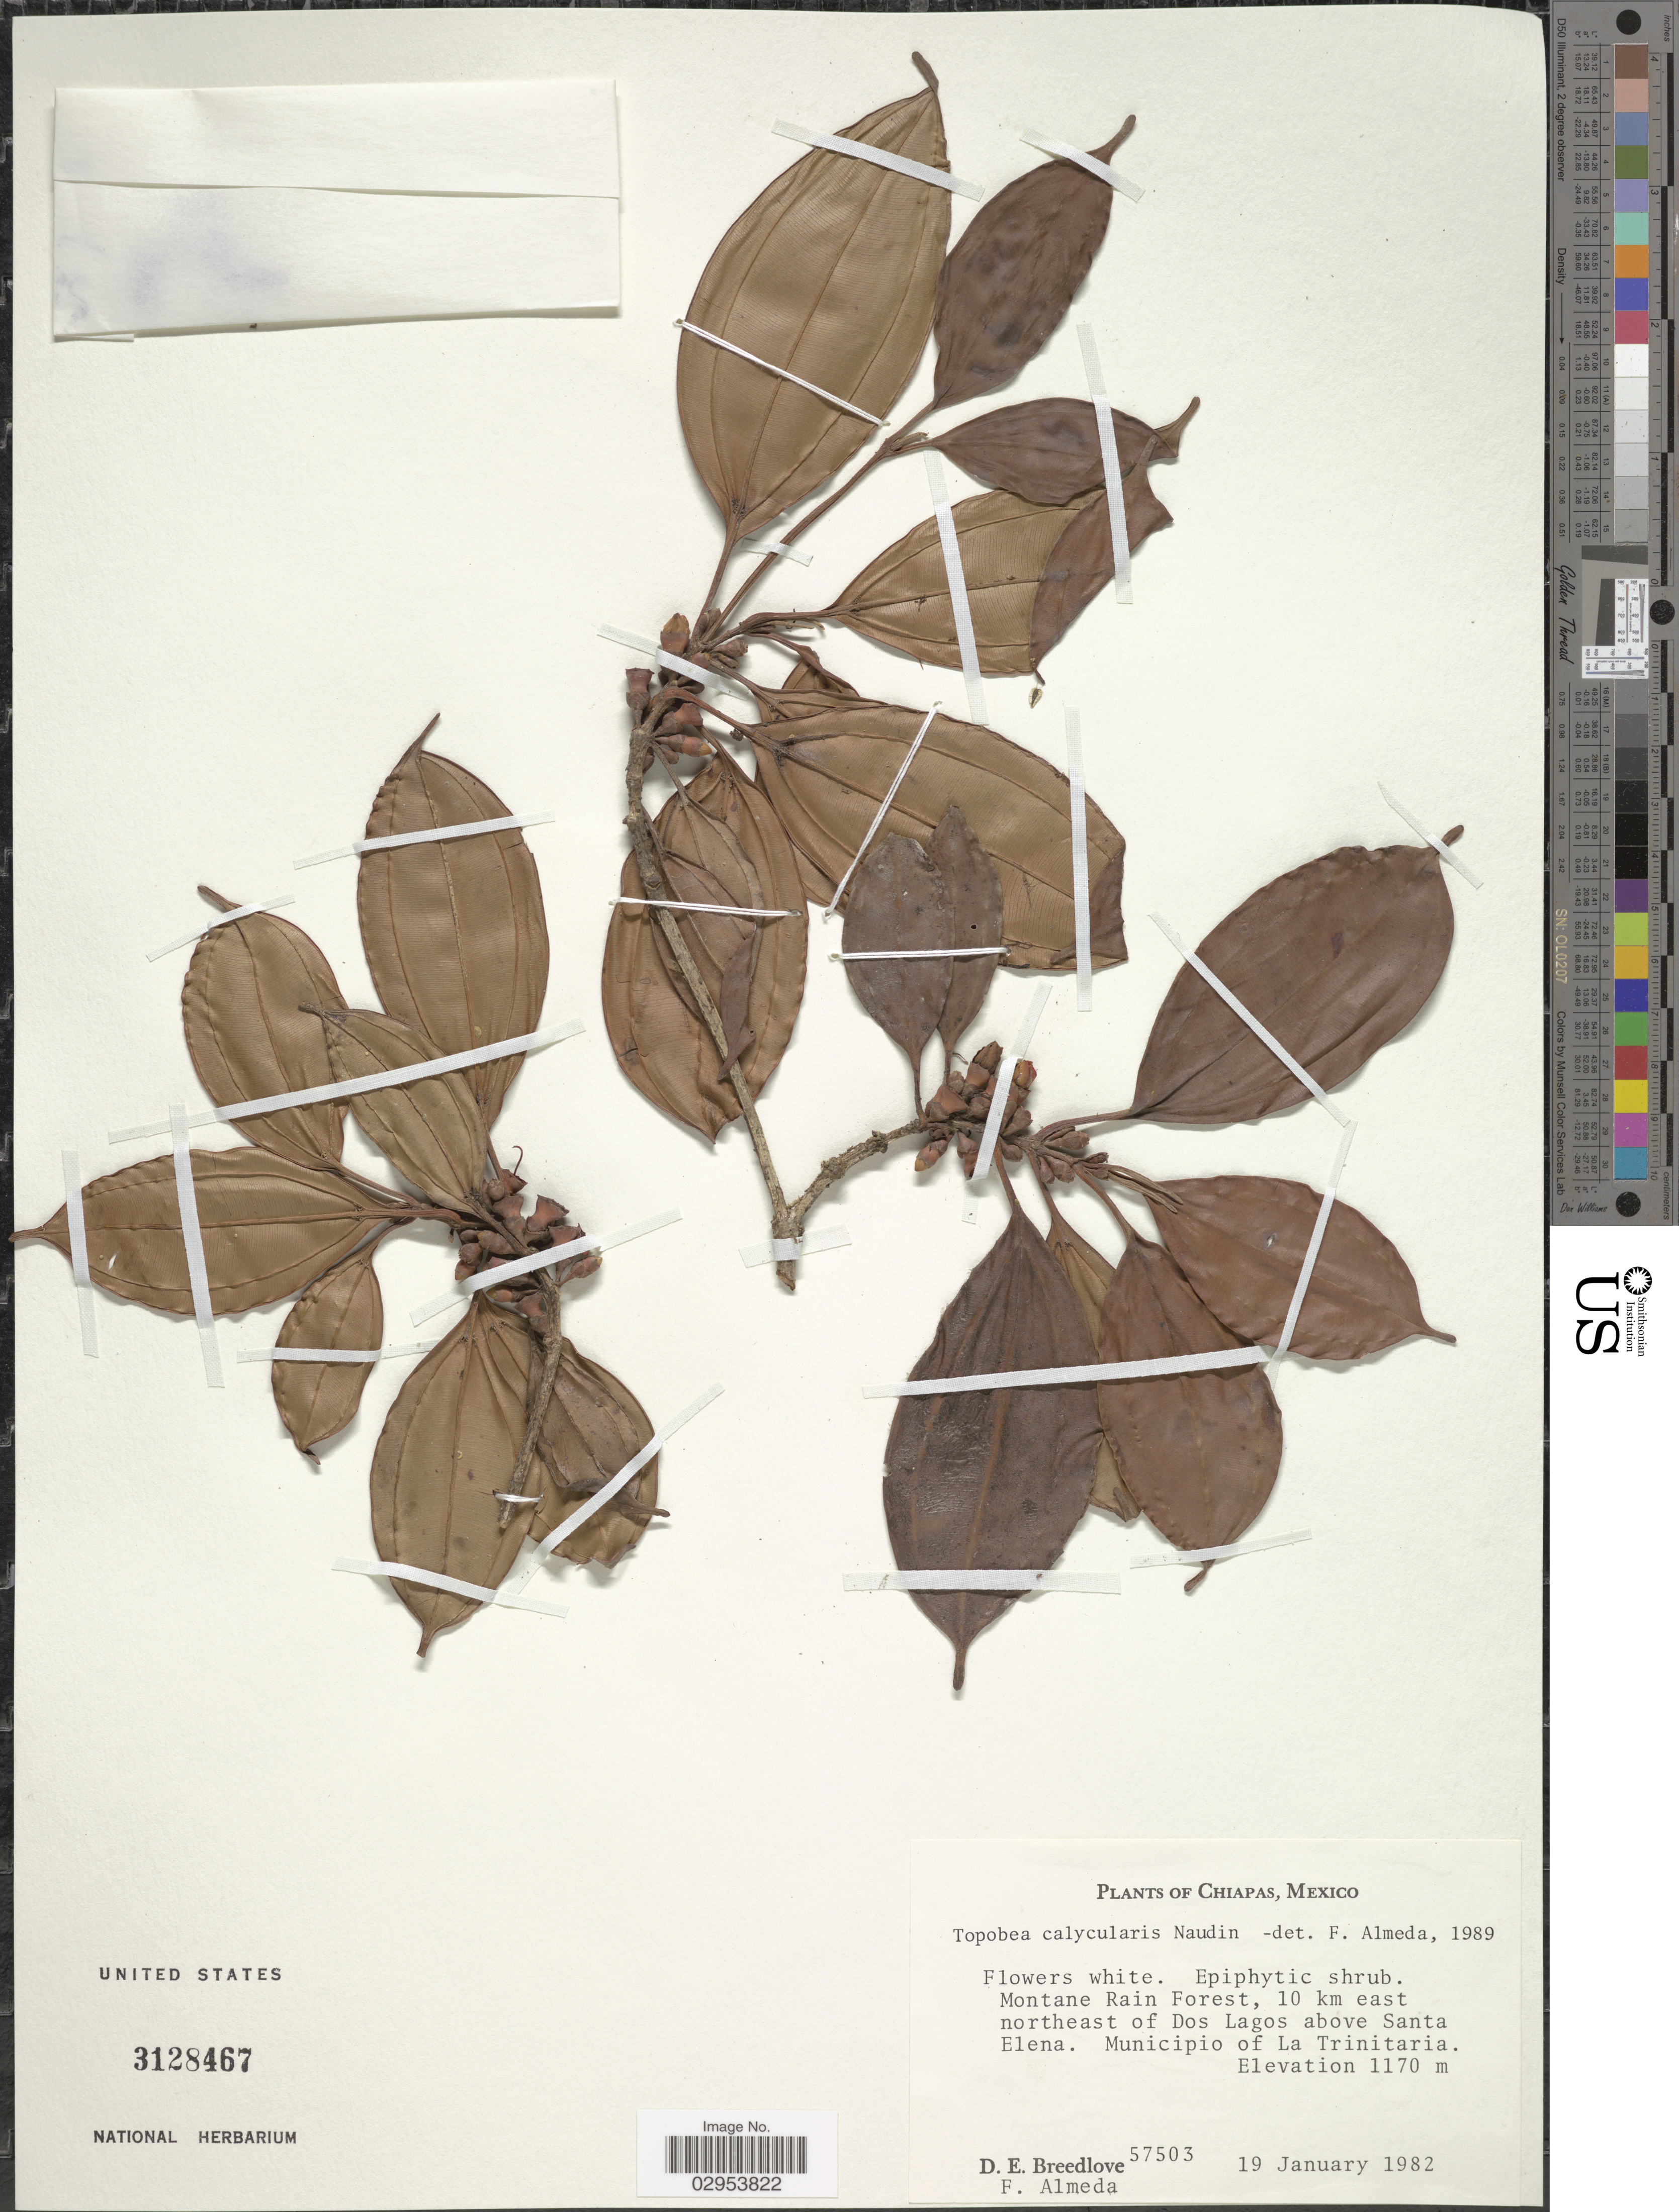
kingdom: Plantae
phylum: Tracheophyta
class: Magnoliopsida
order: Myrtales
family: Melastomataceae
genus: Topobea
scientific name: Topobea calycularis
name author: Naudin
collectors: D. E. Breedlove & F. Almeda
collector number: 57503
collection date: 1982-01-19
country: Mexico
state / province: Chiapas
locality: Montane Rain Forest, 10 km east northeast of Dos Lagos above Santa Elena. Municipio of La Trinitaria.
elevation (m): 1170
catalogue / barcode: US 3128467